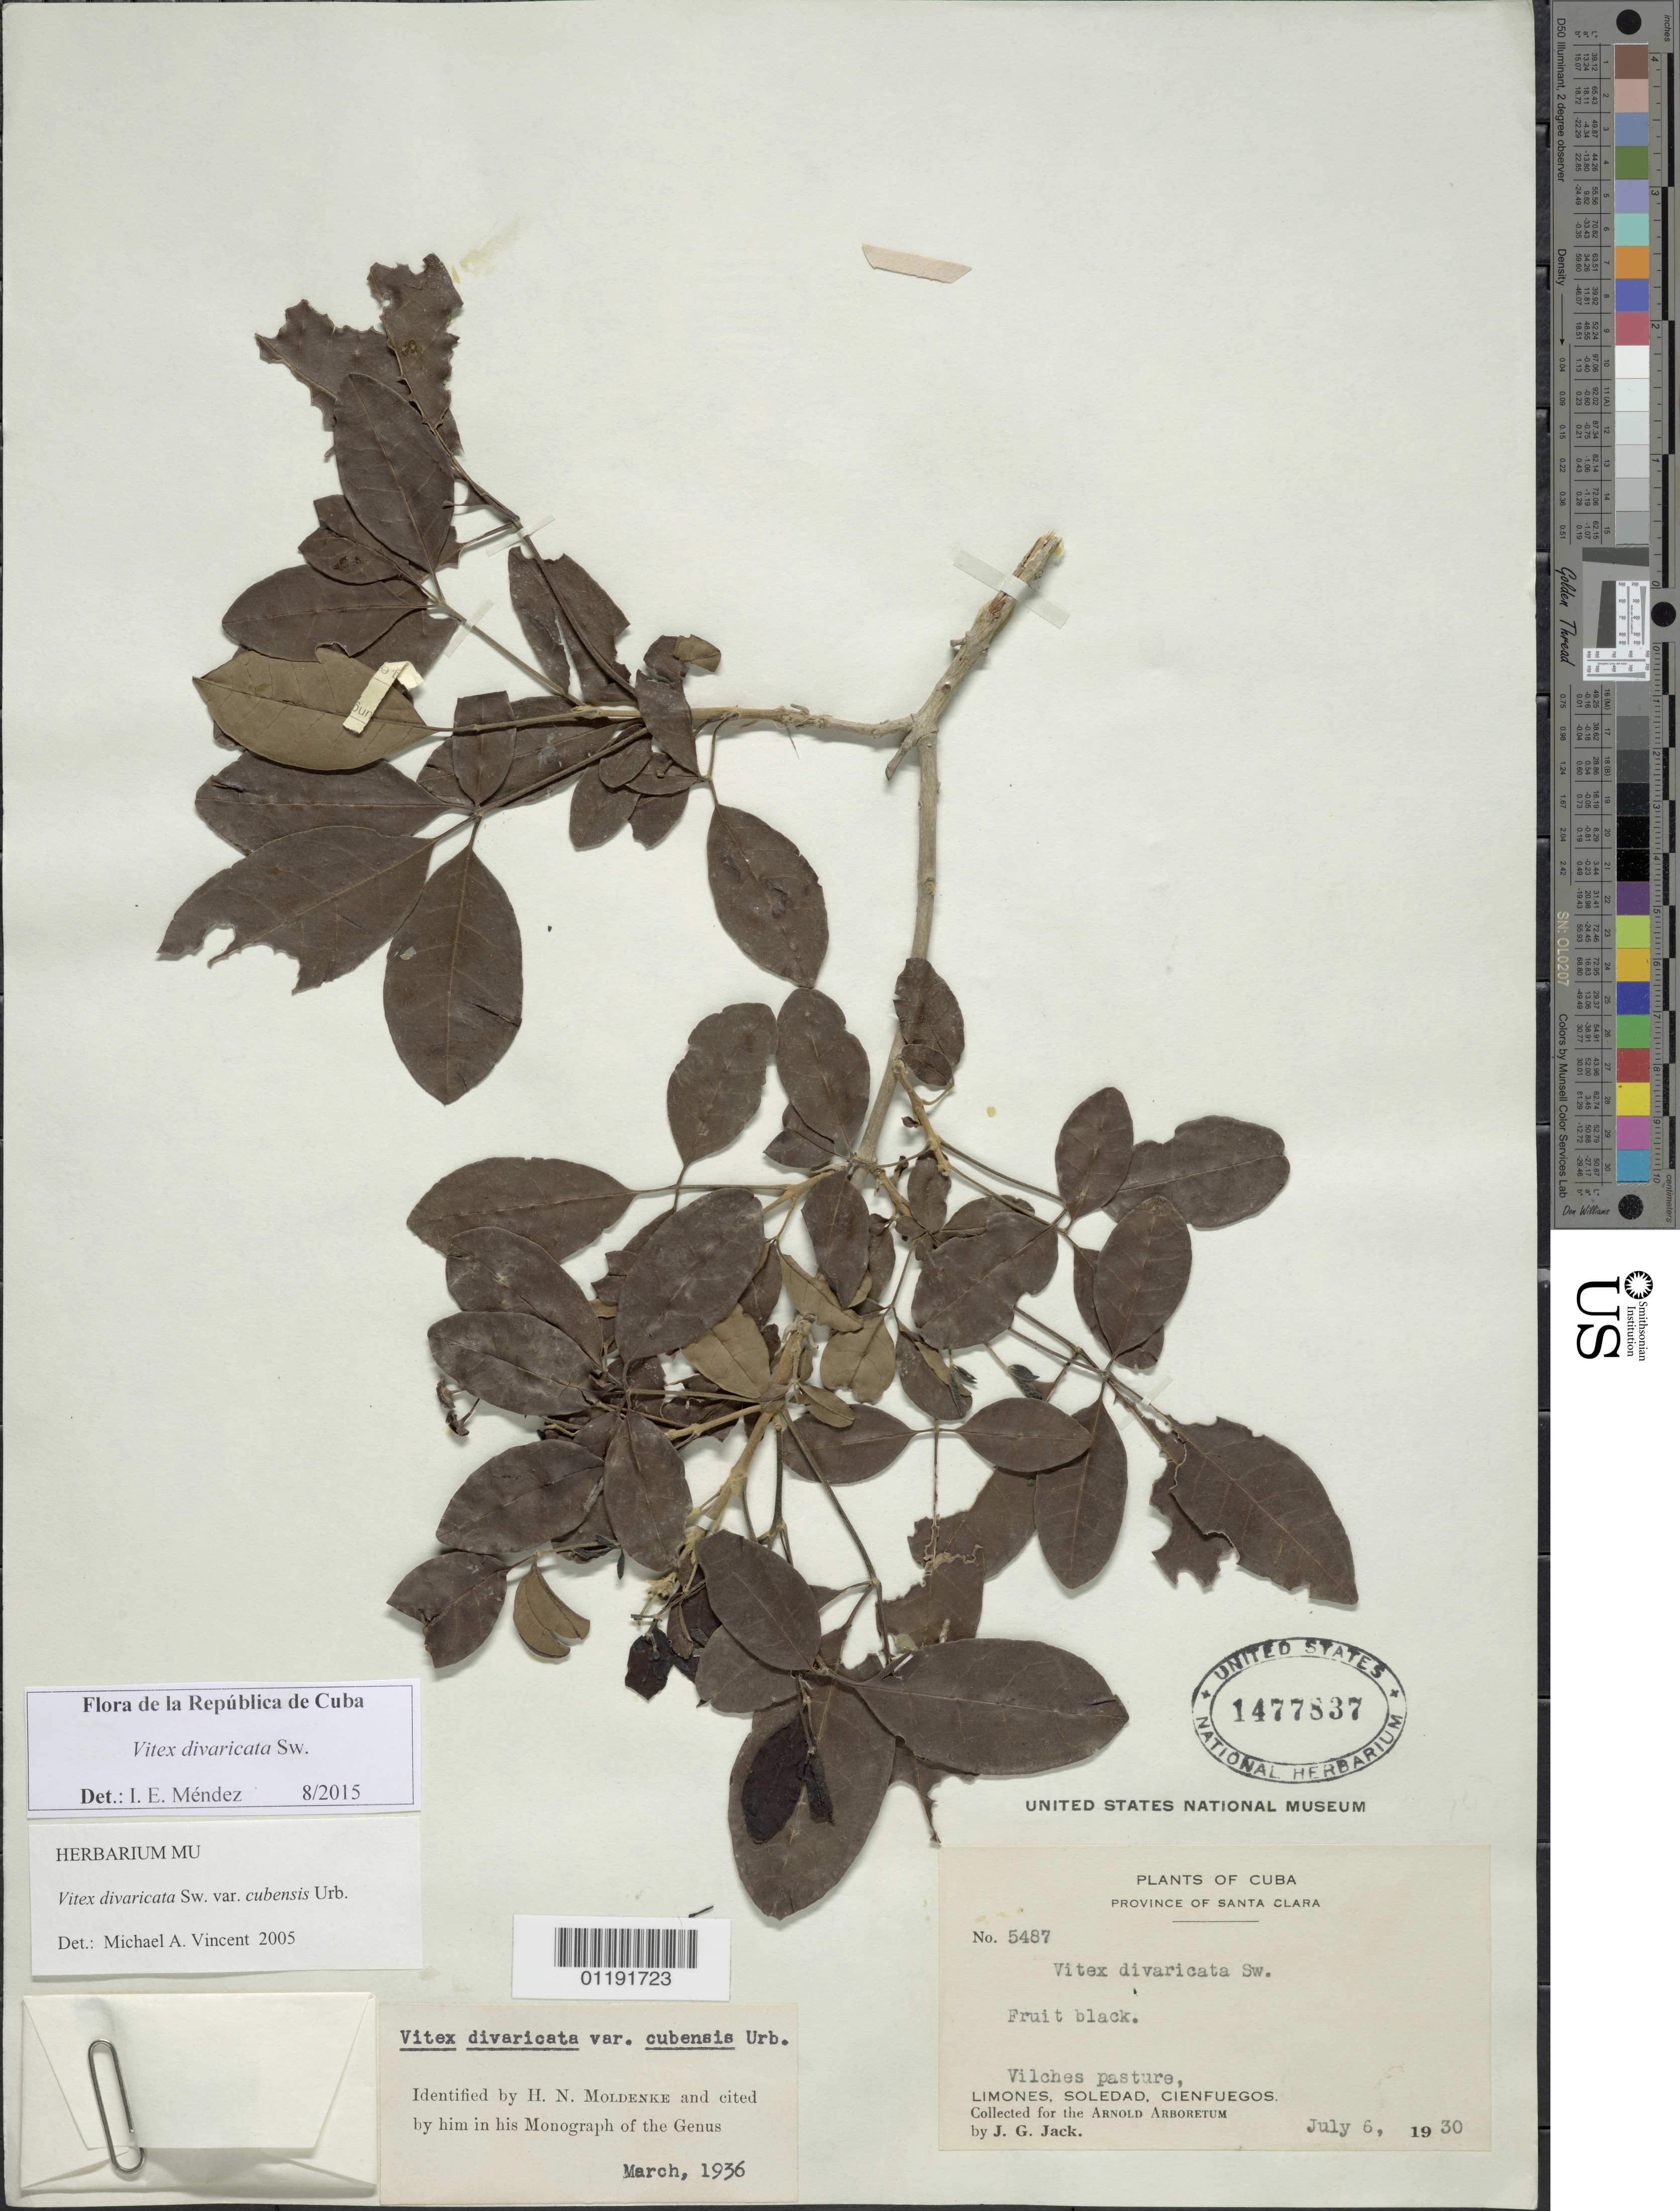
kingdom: Plantae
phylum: Tracheophyta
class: Magnoliopsida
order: Lamiales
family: Lamiaceae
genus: Vitex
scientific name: Vitex divaricata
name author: Sw.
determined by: Méndez, I. E.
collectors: J. G. Jack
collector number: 5487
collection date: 1930-07-06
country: Cuba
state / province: Cienfuegos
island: Cuba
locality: Soledad, Limones, Vilches pasture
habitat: Vilches pasture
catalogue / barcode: US 1477837